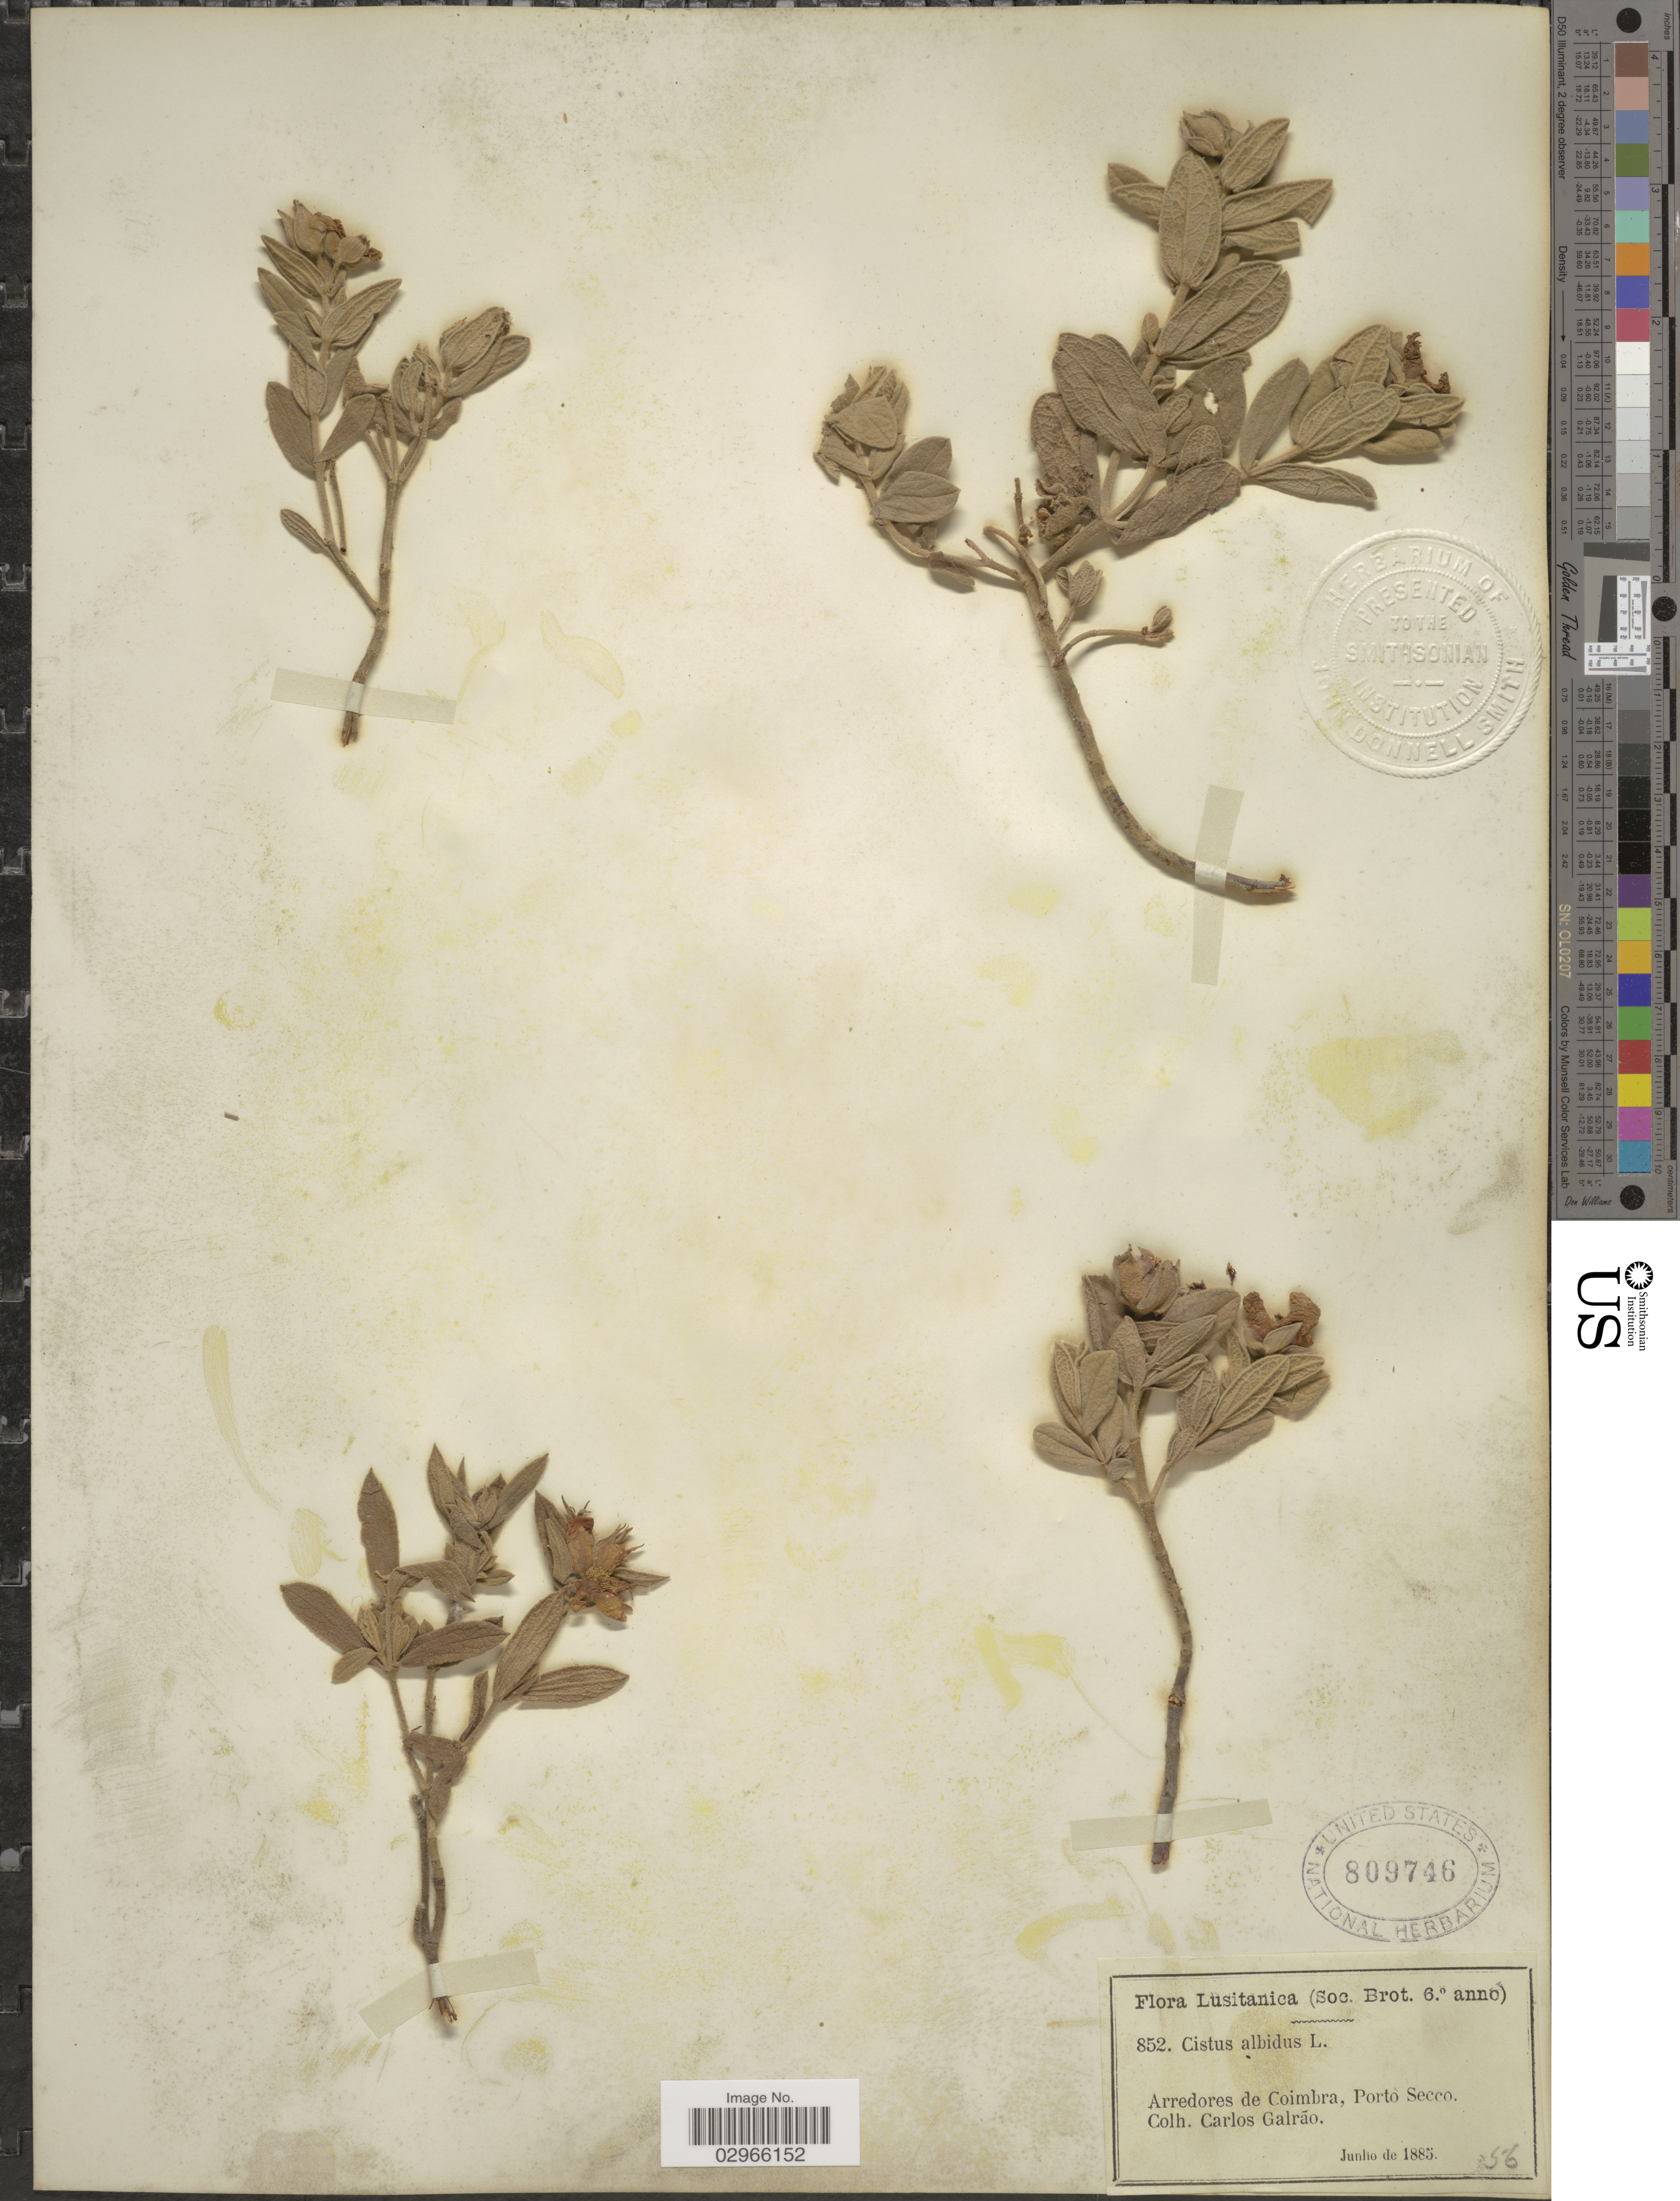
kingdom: Plantae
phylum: Tracheophyta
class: Magnoliopsida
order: Malvales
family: Cistaceae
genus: Cistus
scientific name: Cistus albidus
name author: L.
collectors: C. Galrao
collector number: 852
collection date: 1885-07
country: Portugal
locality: Lusitanica. Arredores de Coimbra, Porto Secco.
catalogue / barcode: US 809746